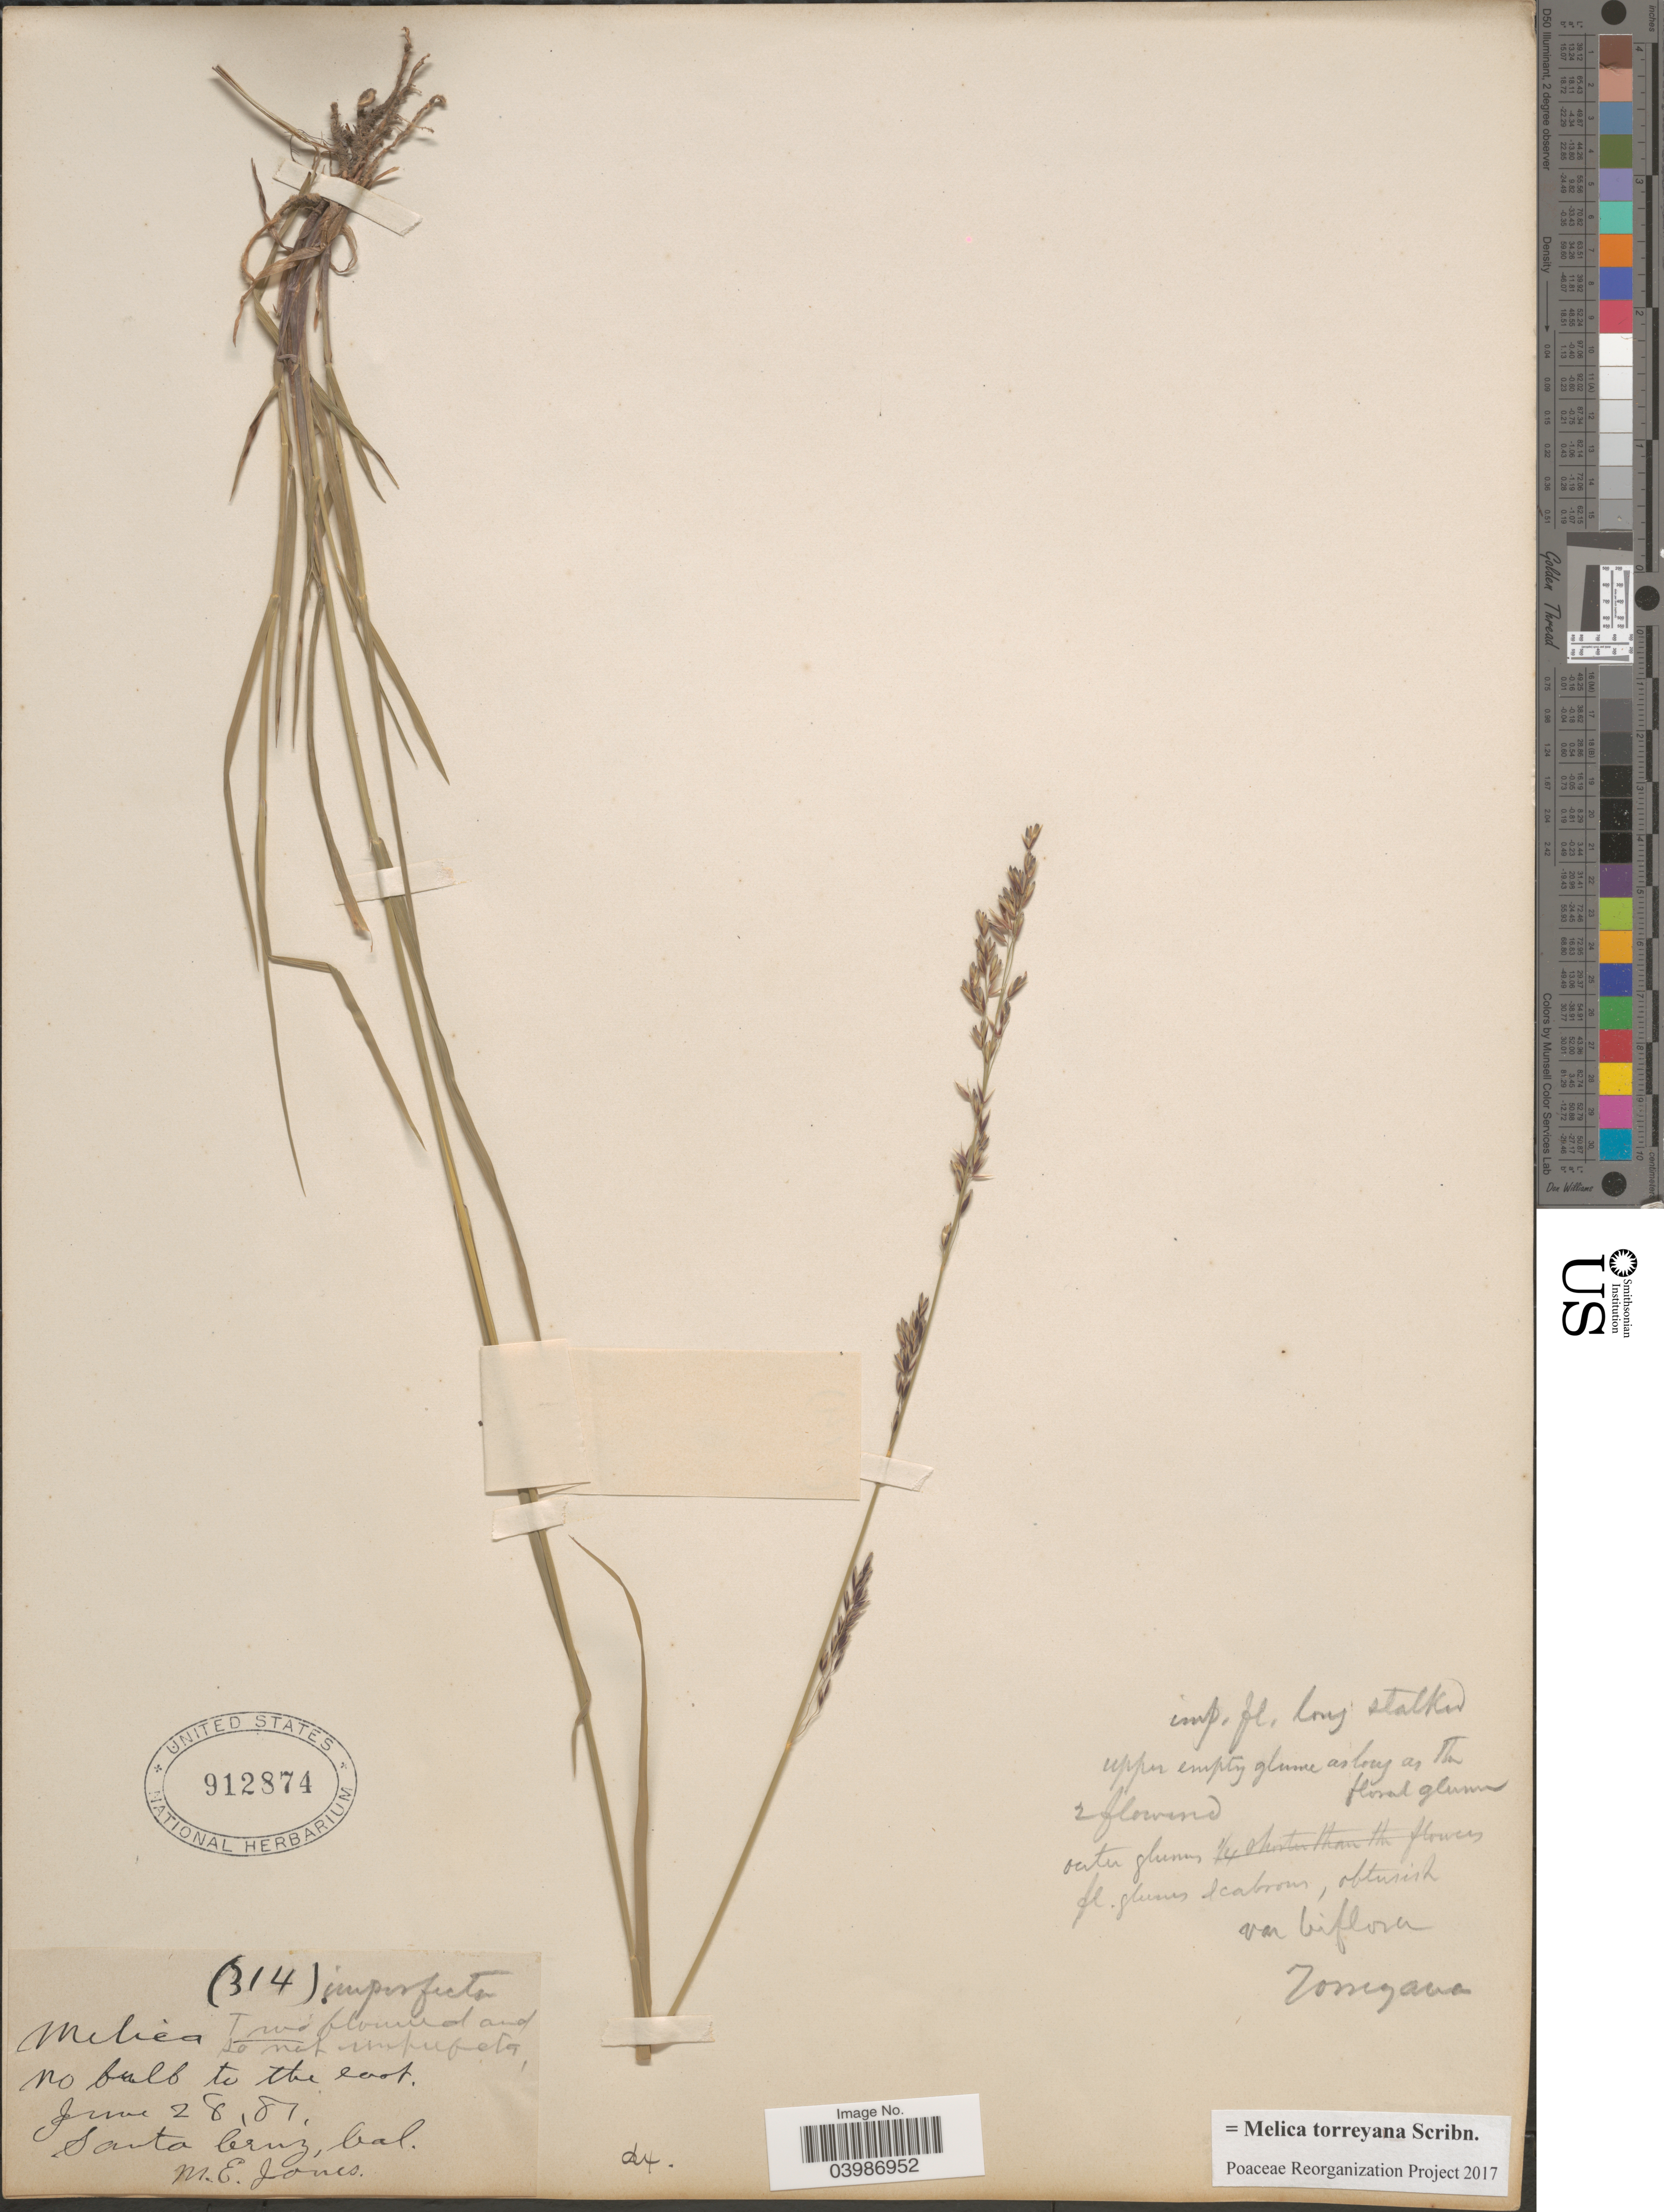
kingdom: Plantae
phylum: Tracheophyta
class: Liliopsida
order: Poales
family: Poaceae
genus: Melica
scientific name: Melica torreyana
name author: Scribn.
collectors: M. E. Jones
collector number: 314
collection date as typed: Transcribed d/m/y: 28/6/87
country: United States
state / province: California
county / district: Santa Cruz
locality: Santa Cruz.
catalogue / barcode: US 912874